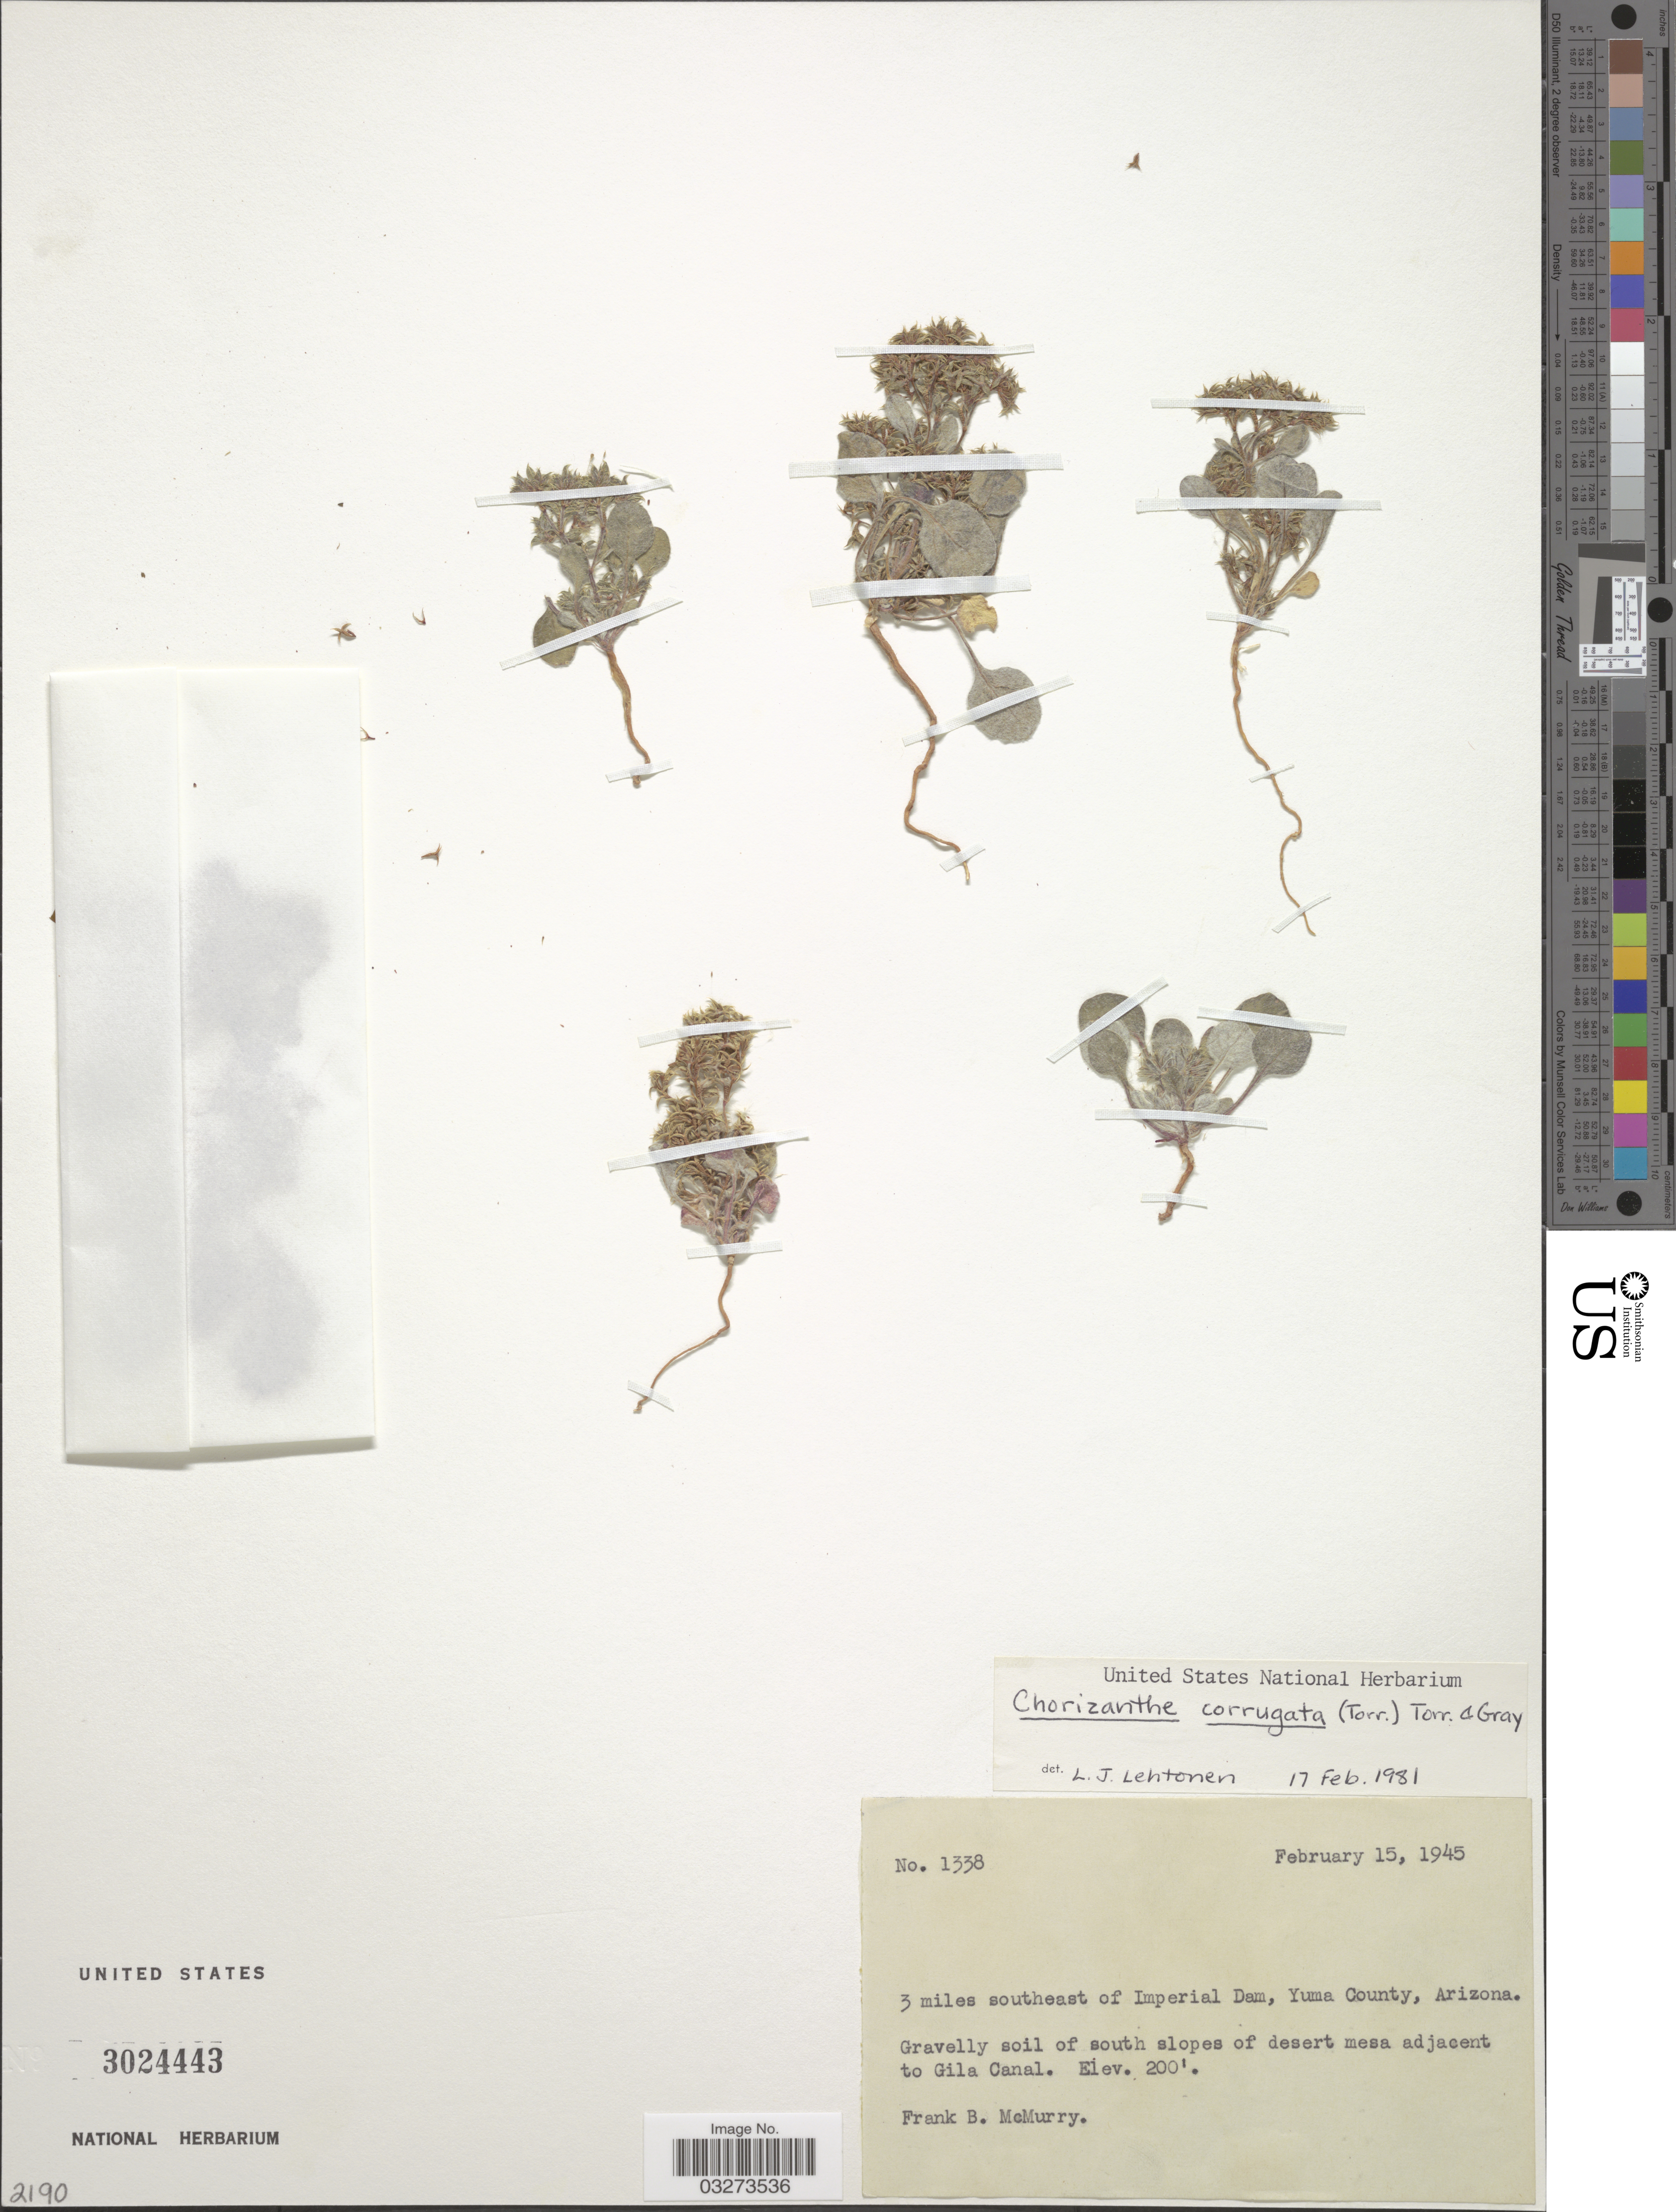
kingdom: Plantae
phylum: Tracheophyta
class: Magnoliopsida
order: Caryophyllales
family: Polygonaceae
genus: Chorizanthe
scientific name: Chorizanthe corrugata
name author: Torr. & A. Gray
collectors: F. B. McMurry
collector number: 1338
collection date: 1945-02-15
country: United States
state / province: Arizona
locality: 3 miles southeast of Imperial Dam, Yuma County. Gravelly soil of south slopes of desert mesa adjacent to Gila Canal.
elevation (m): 61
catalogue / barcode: US 3024443